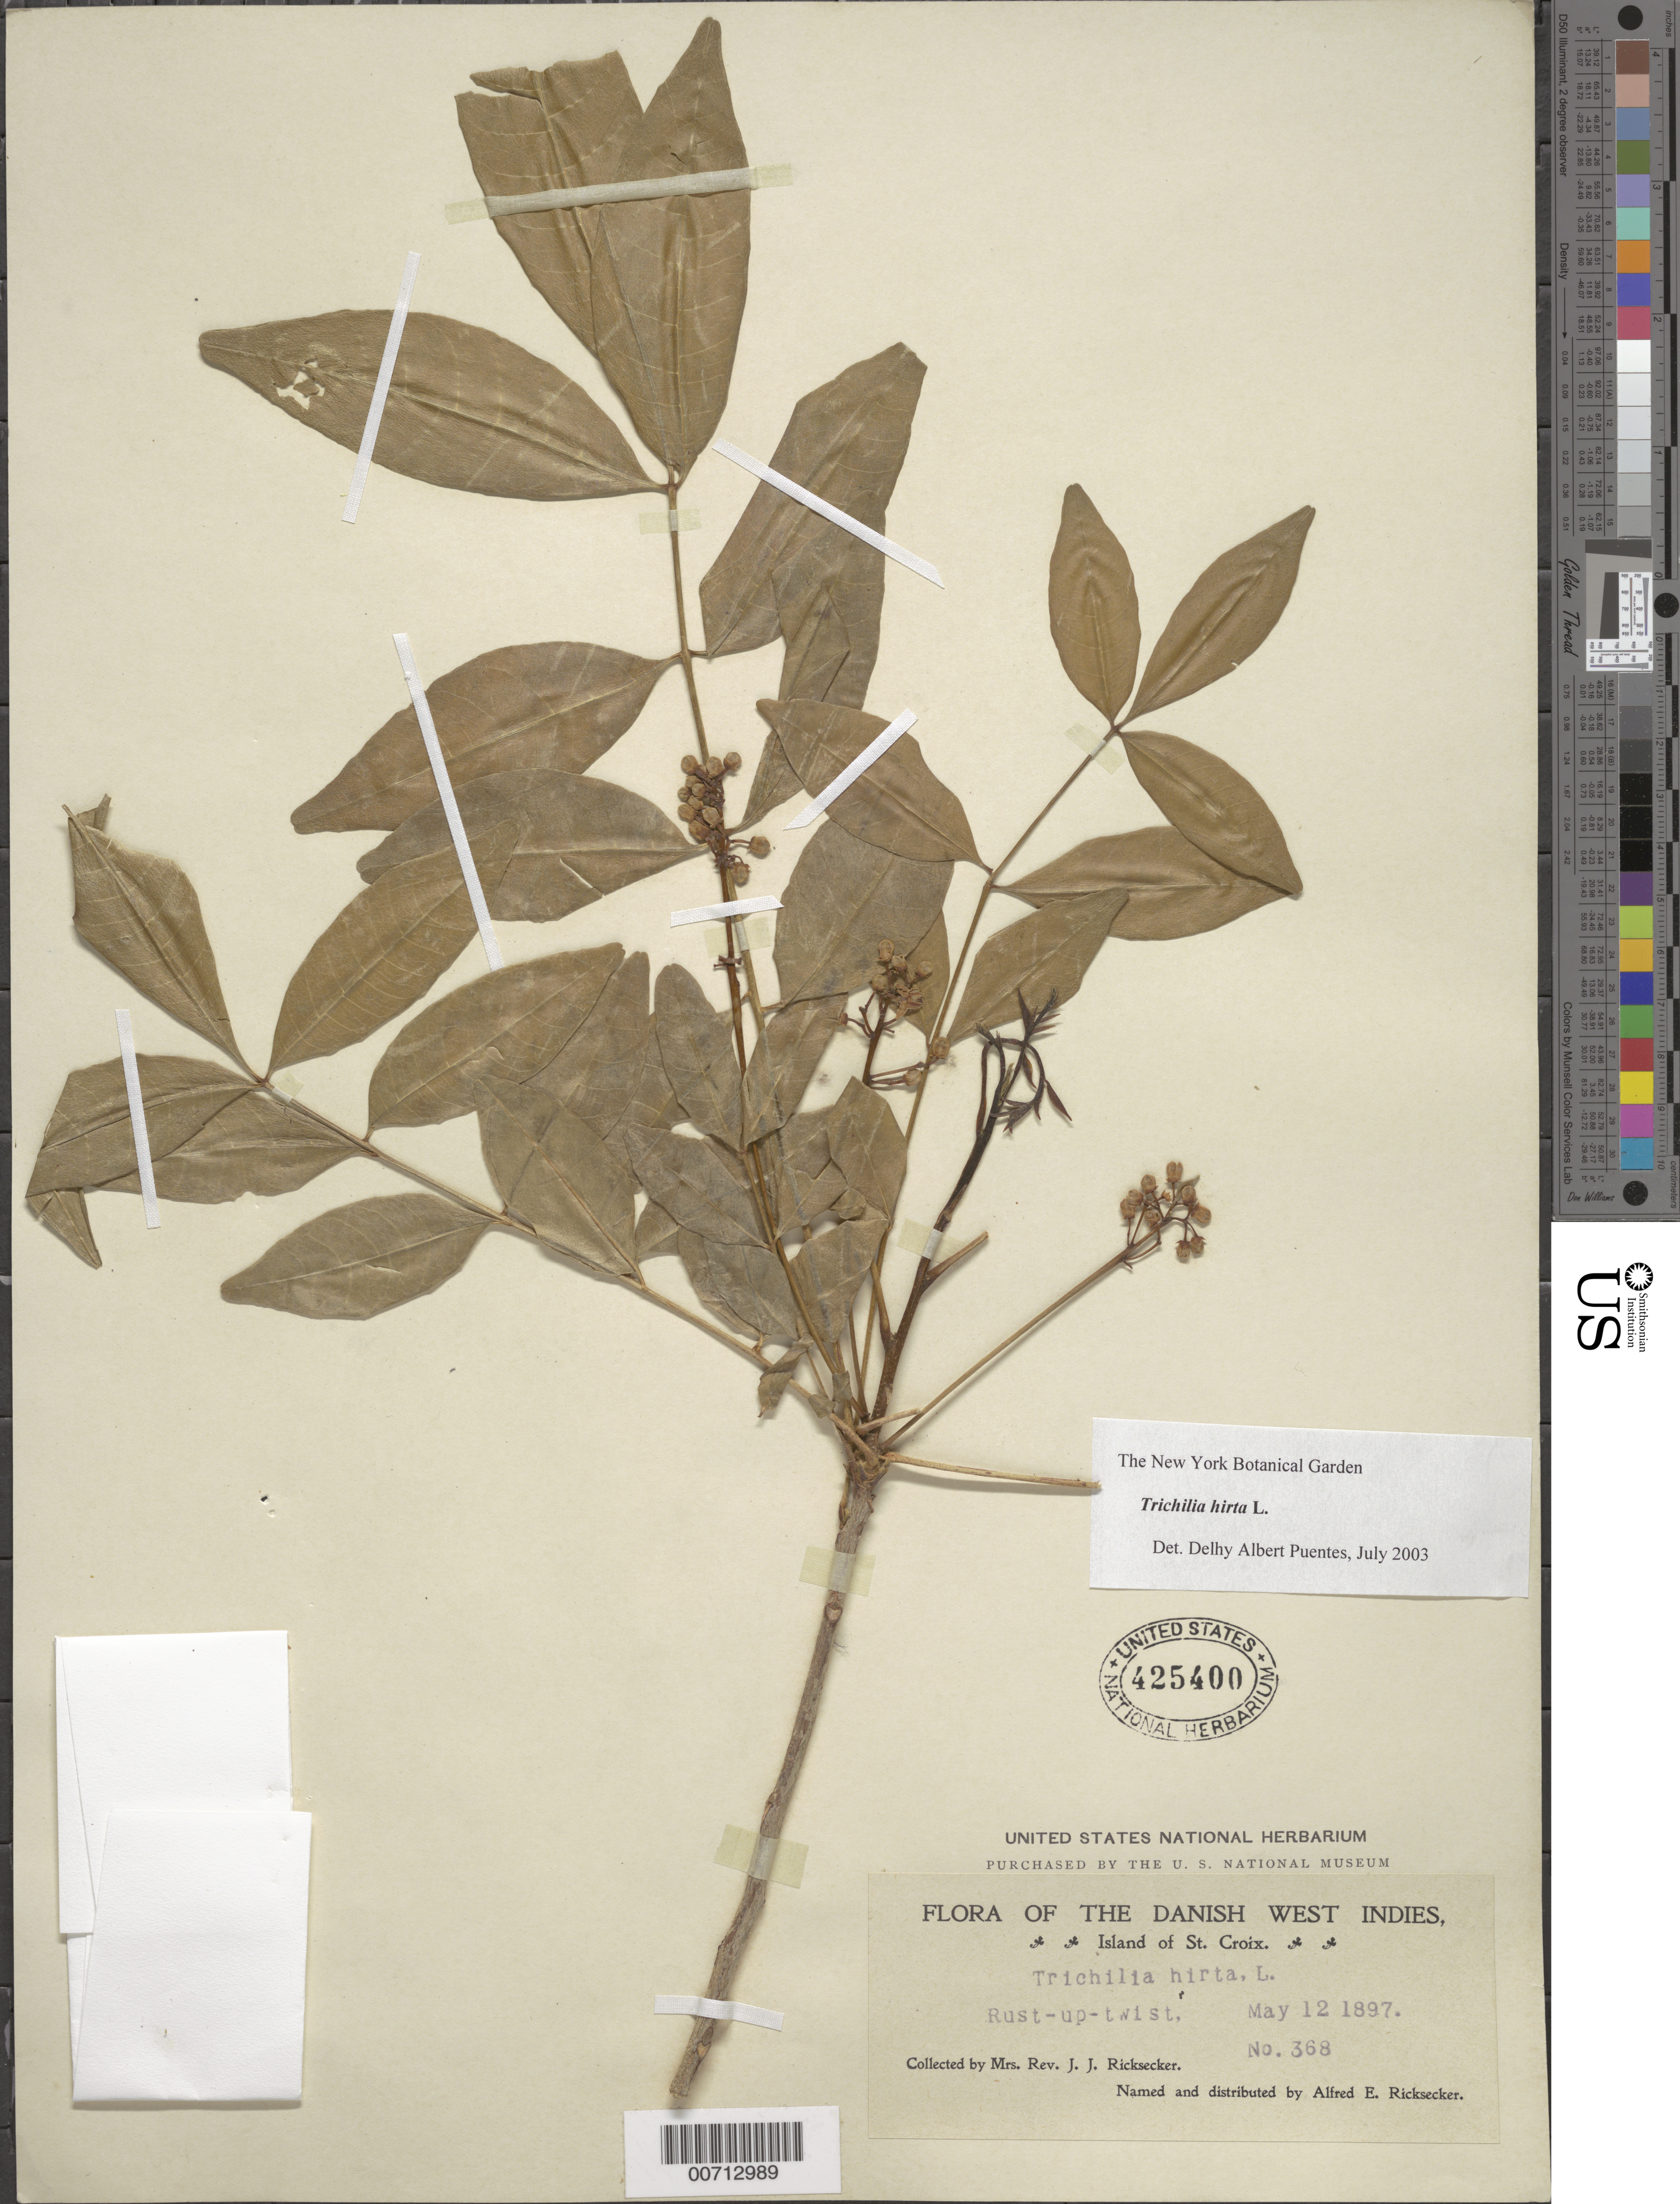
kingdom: Plantae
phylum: Tracheophyta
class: Magnoliopsida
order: Sapindales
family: Meliaceae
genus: Trichilia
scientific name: Trichilia hirta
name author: L.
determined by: Ricksecker, A. E.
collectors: Mrs. J. J. Ricksecker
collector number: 368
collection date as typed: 12 May 1897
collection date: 1897-05-12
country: U.S. Virgin Islands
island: St. Croix Island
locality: Rust-up-twist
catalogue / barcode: US 425400